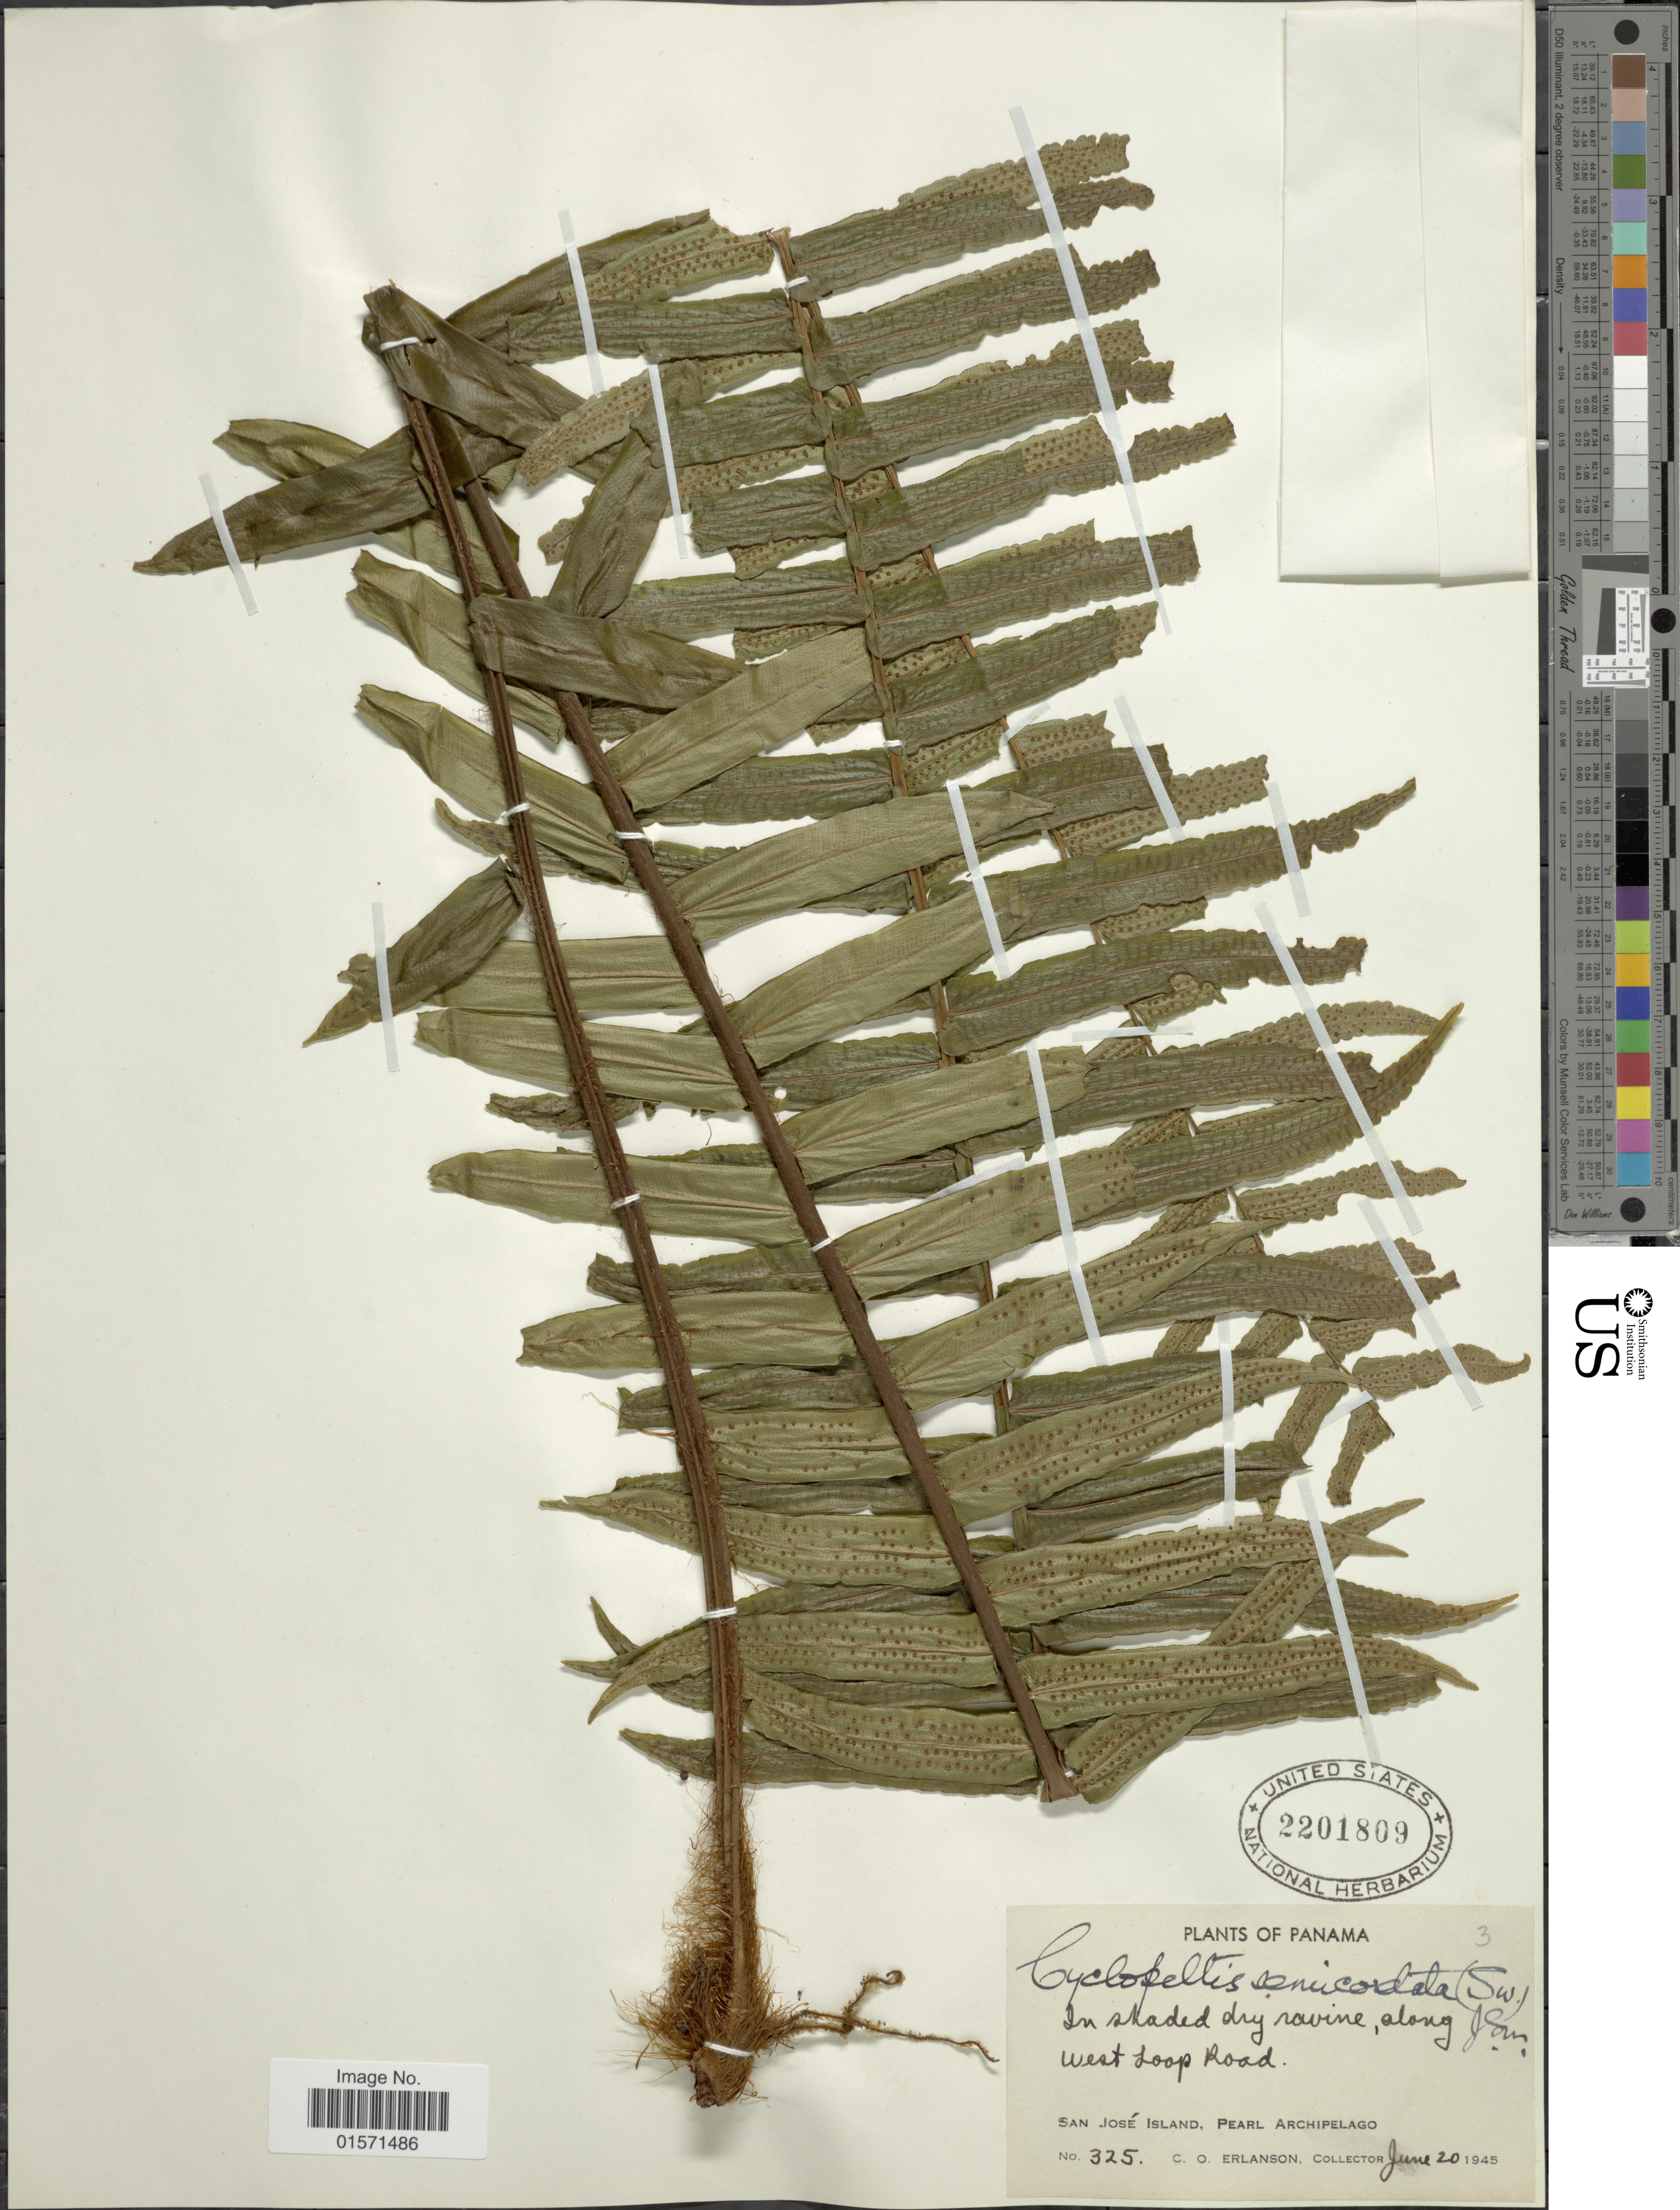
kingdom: Plantae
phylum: Tracheophyta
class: Polypodiopsida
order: Polypodiales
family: Lomariopsidaceae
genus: Cyclopeltis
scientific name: Cyclopeltis semicordata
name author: (Sw.) J. Sm.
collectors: C. O. Erlanson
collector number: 325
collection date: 1945-06-20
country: Panama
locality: San Jose Island, Pearl Archipelago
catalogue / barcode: US 2201809